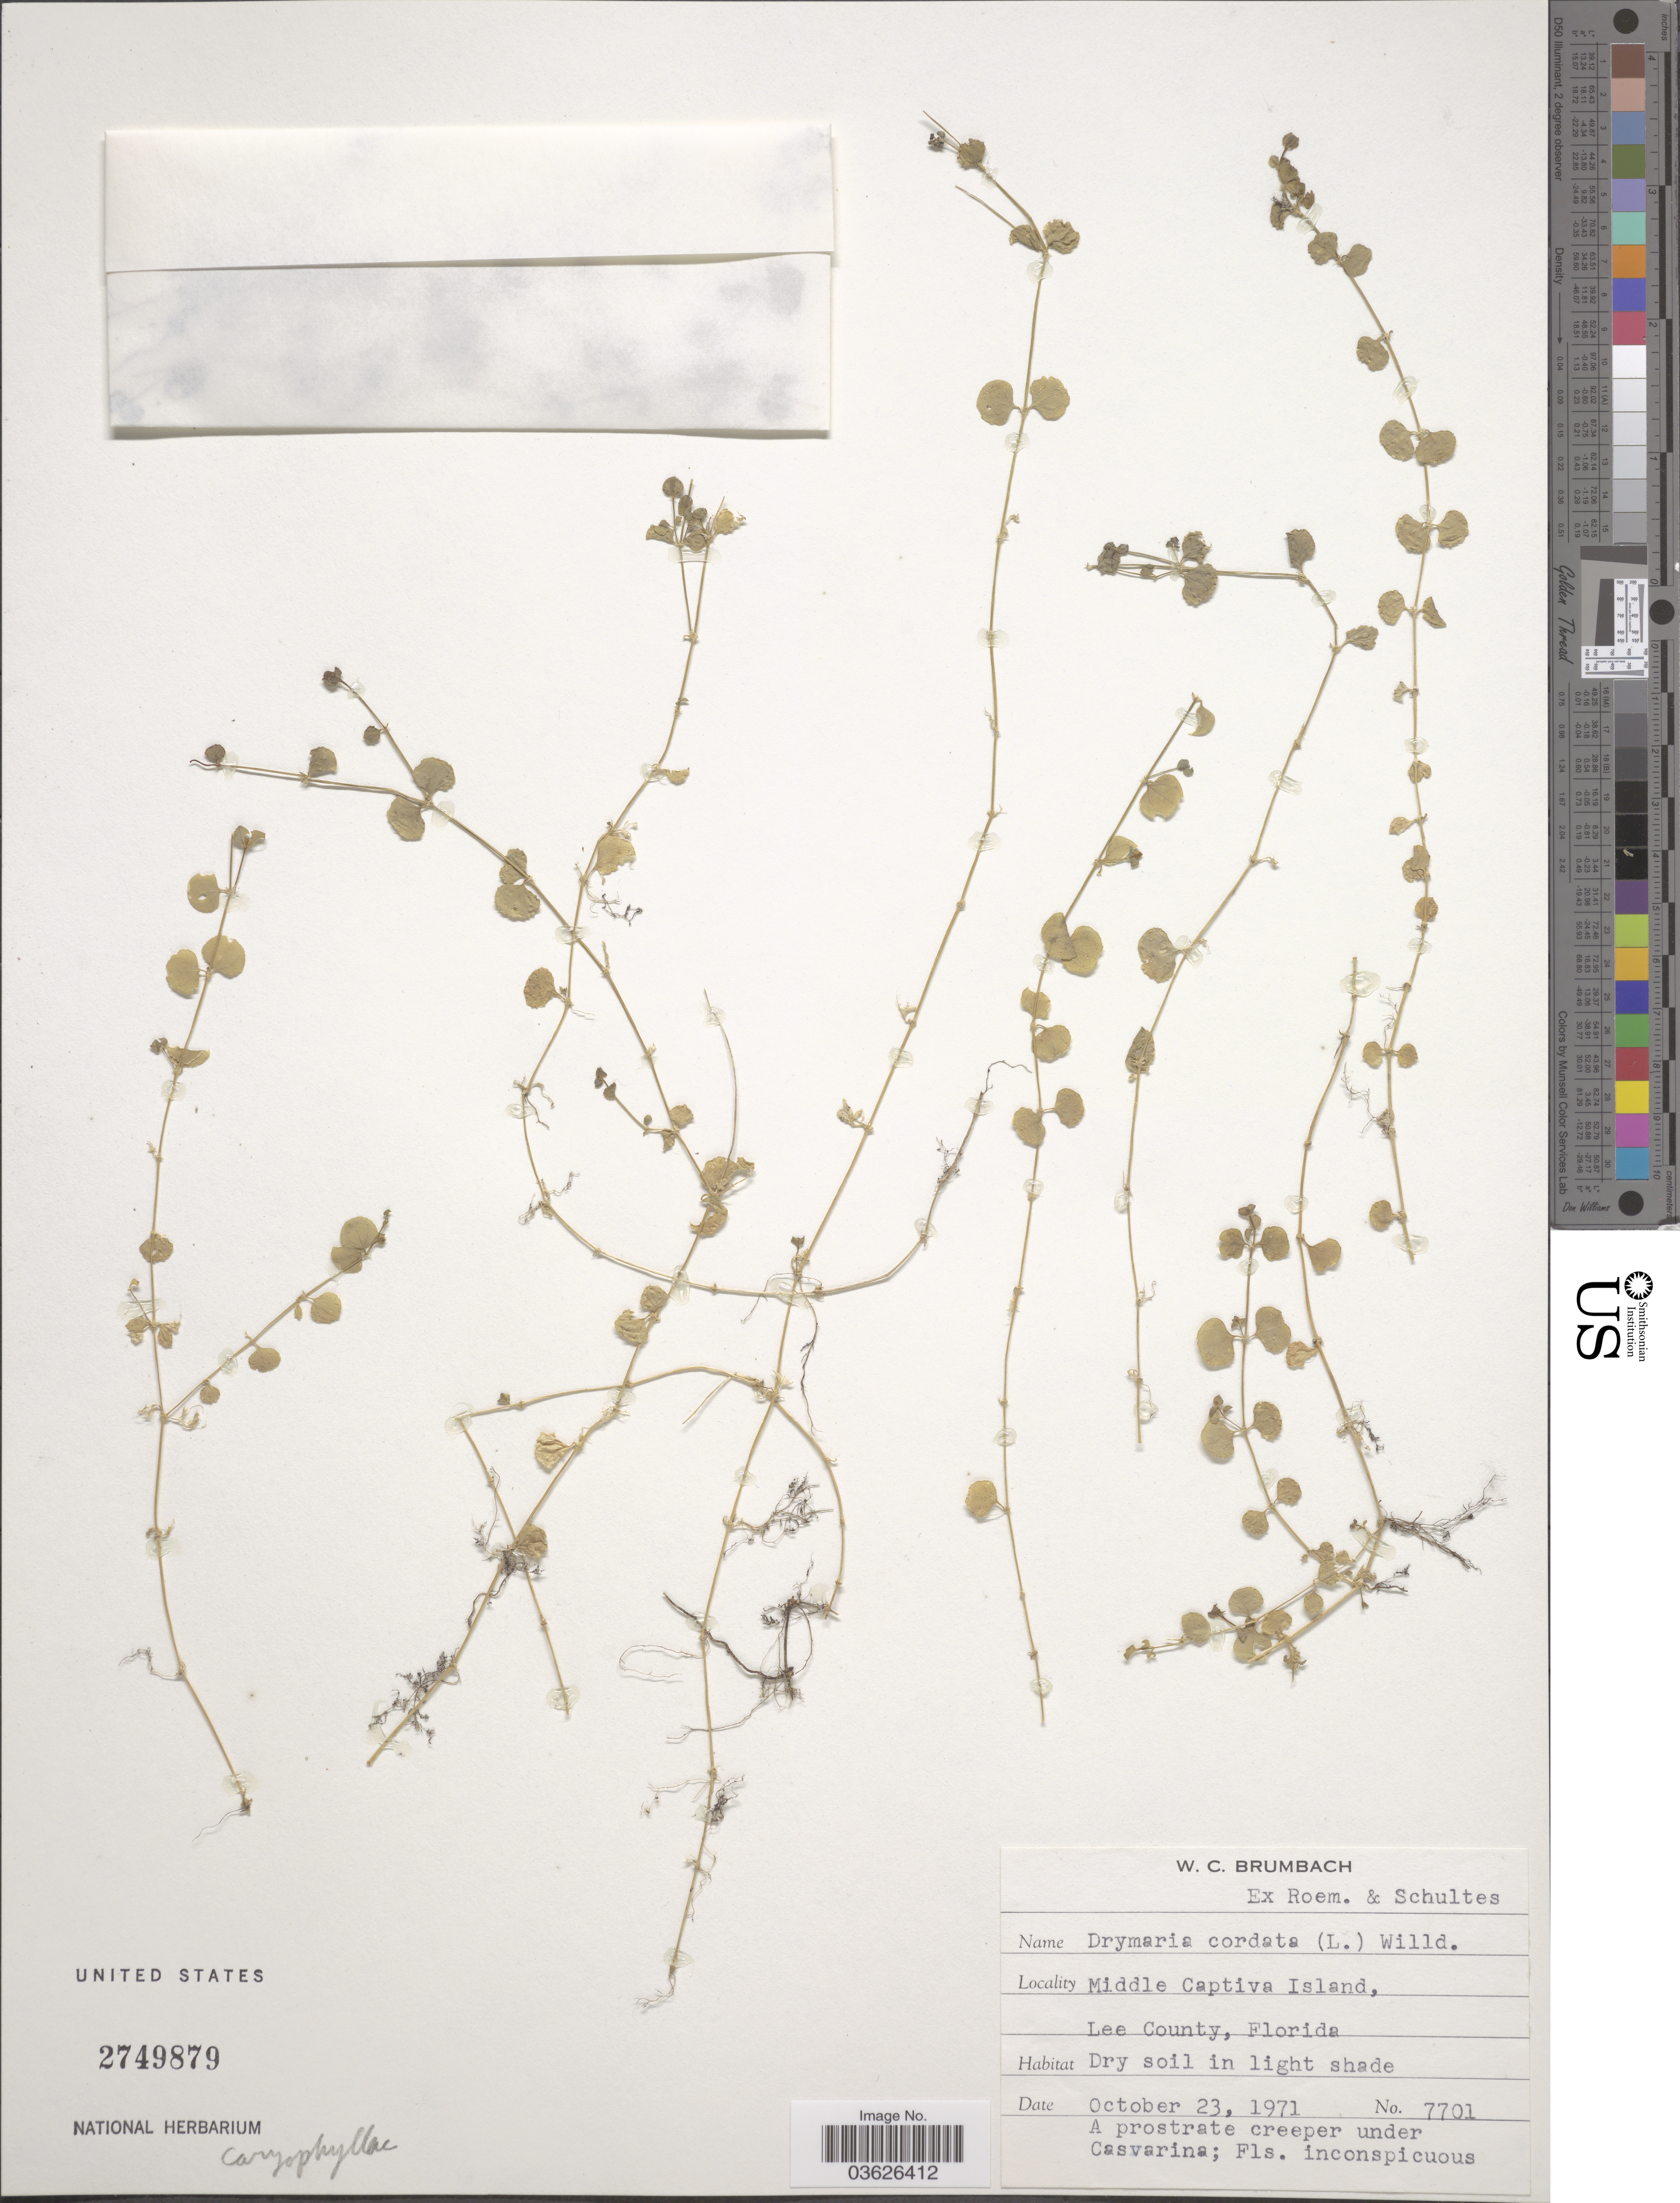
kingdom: Plantae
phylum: Tracheophyta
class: Magnoliopsida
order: Caryophyllales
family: Caryophyllaceae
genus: Drymaria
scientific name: Drymaria cordata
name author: (L.) Willd. ex Schult.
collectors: W. C. Brumbach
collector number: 7701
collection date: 1971-10-23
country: United States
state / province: Florida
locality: Middle Captiva Island, Lee County.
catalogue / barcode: US 2749879